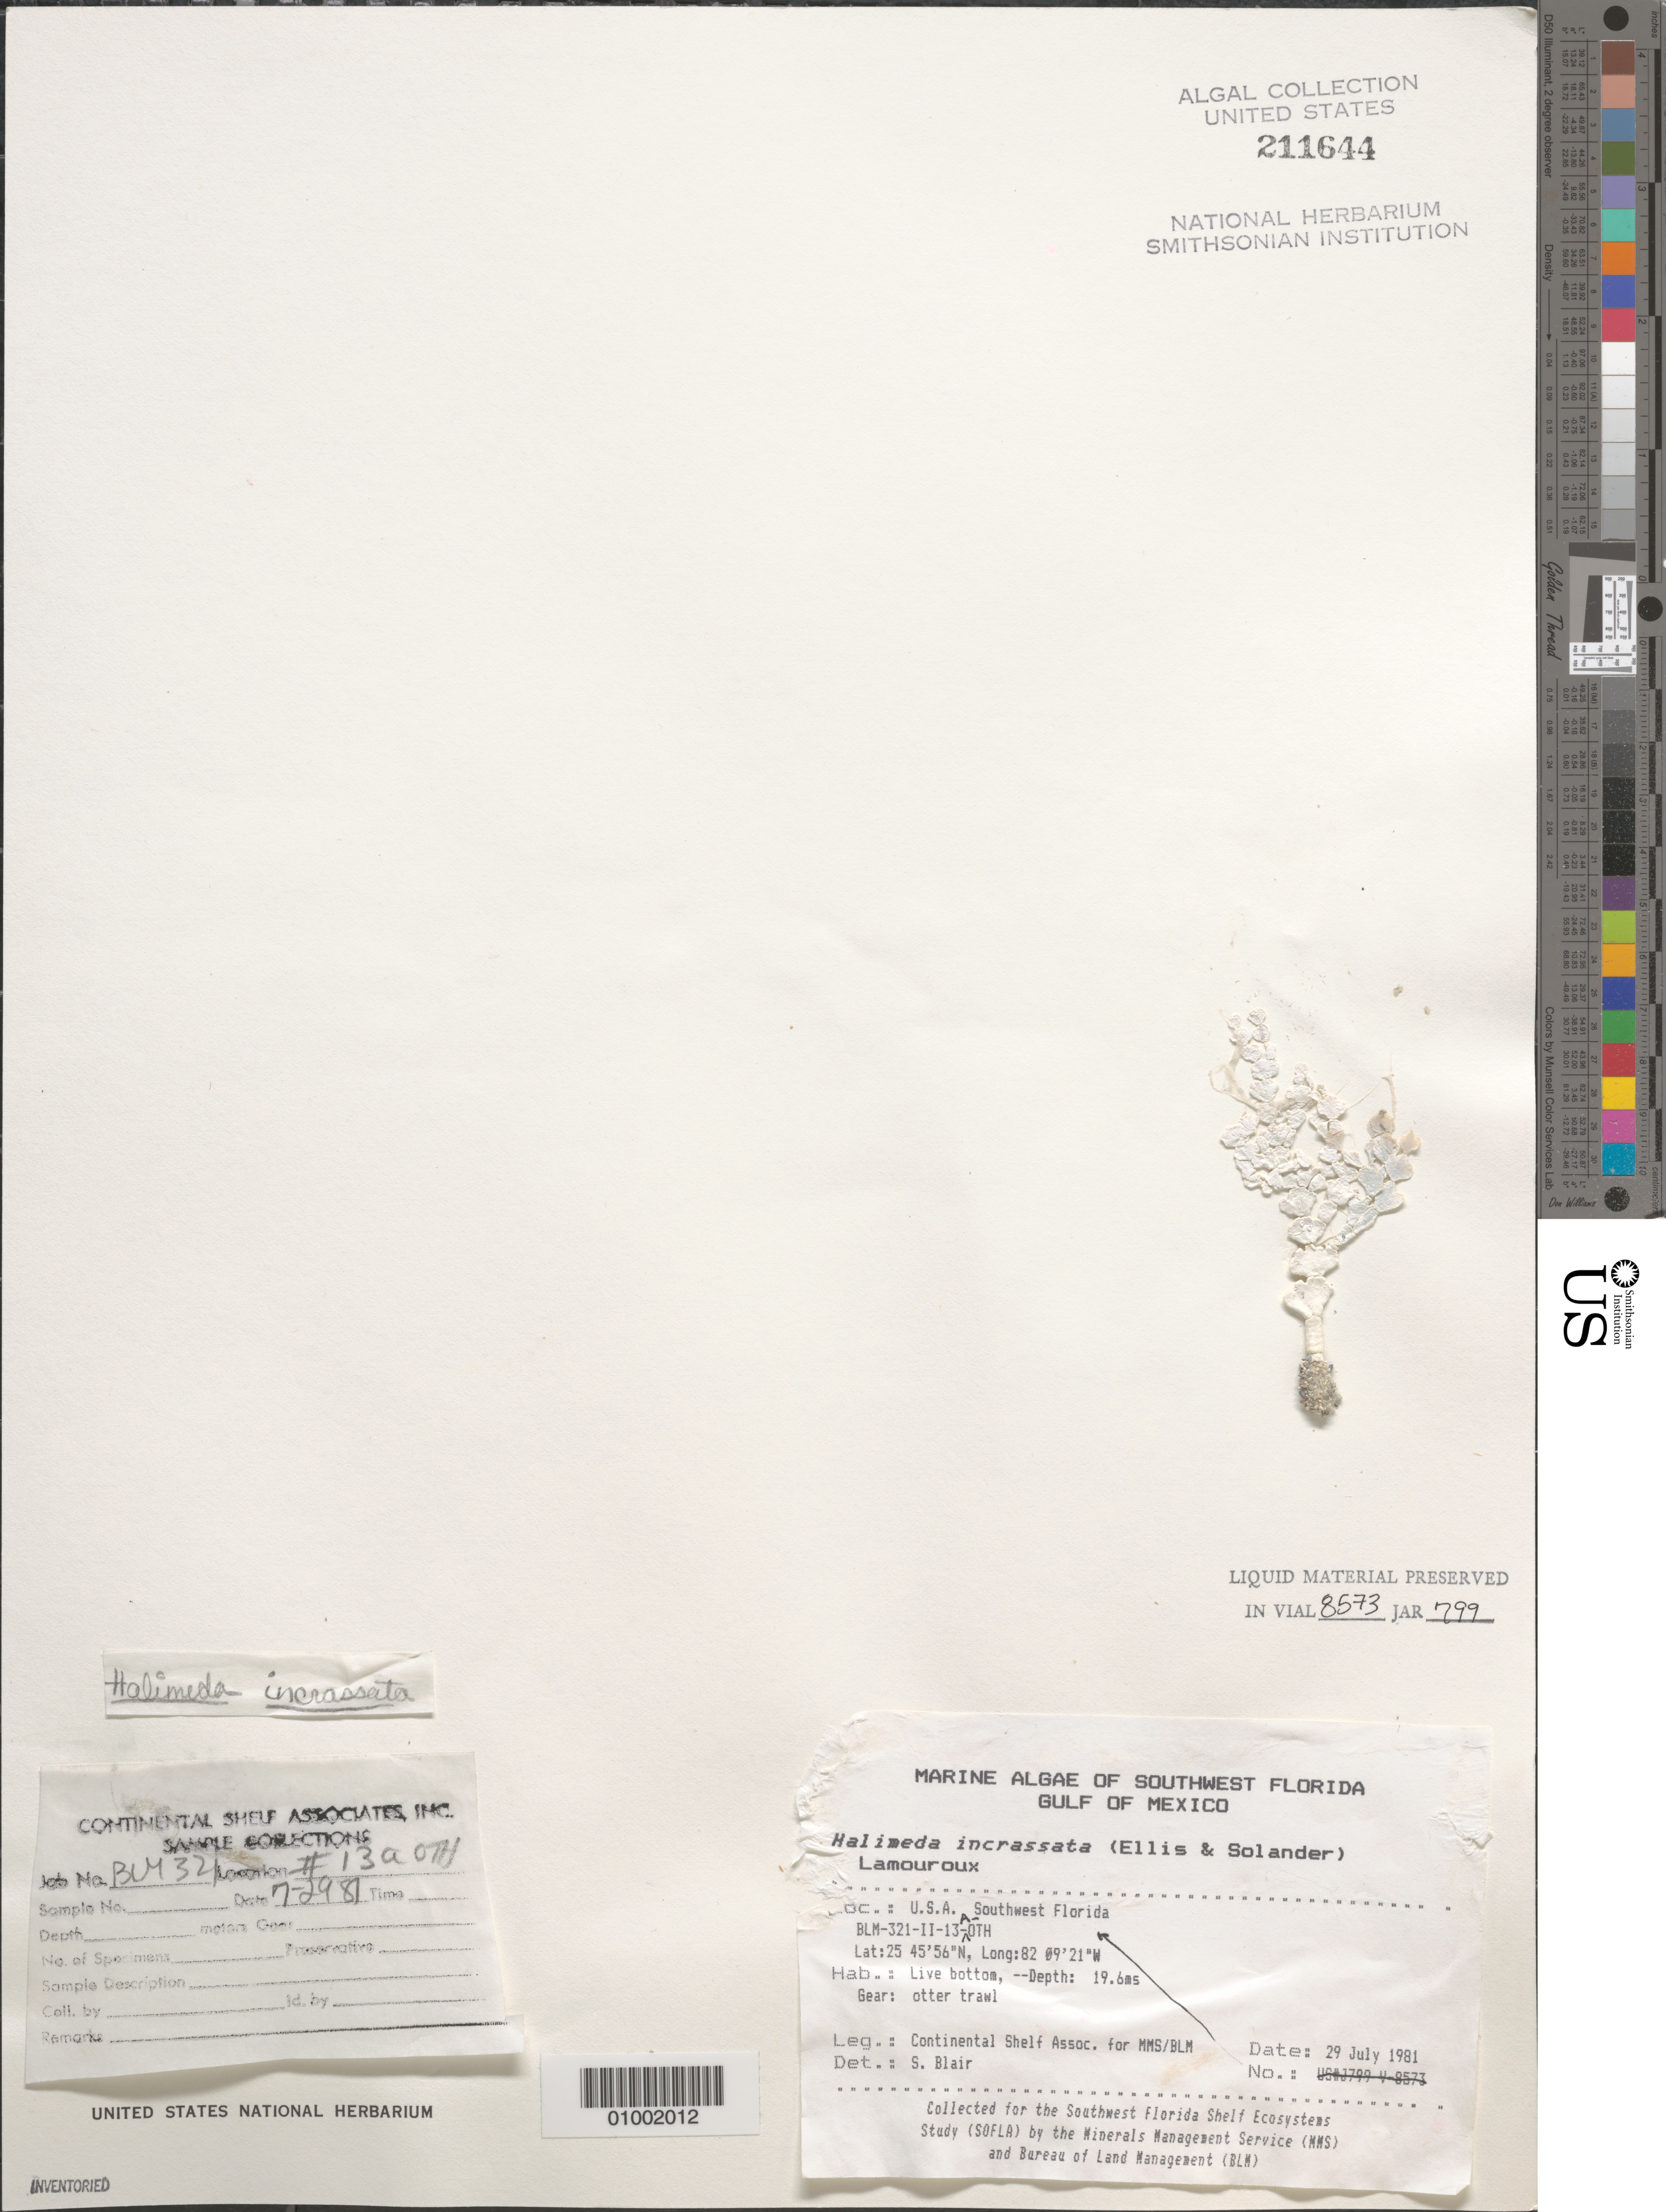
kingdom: Plantae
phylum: Chlorophyta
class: Ulvophyceae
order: Bryopsidales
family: Halimedaceae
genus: Halimeda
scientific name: Halimeda incrassata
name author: (J. Ellis) J.V.Lamouroux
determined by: Blair, S. M.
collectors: Continental Shelf Associates for the MMS/BLM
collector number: BLM-321-II-13-A-OTH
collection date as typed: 29 Jul 1981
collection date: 1981-07-29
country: United States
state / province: Florida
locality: Gulf of Mexico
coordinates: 25 45'56"N, 82 09'21"W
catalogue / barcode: US 211644